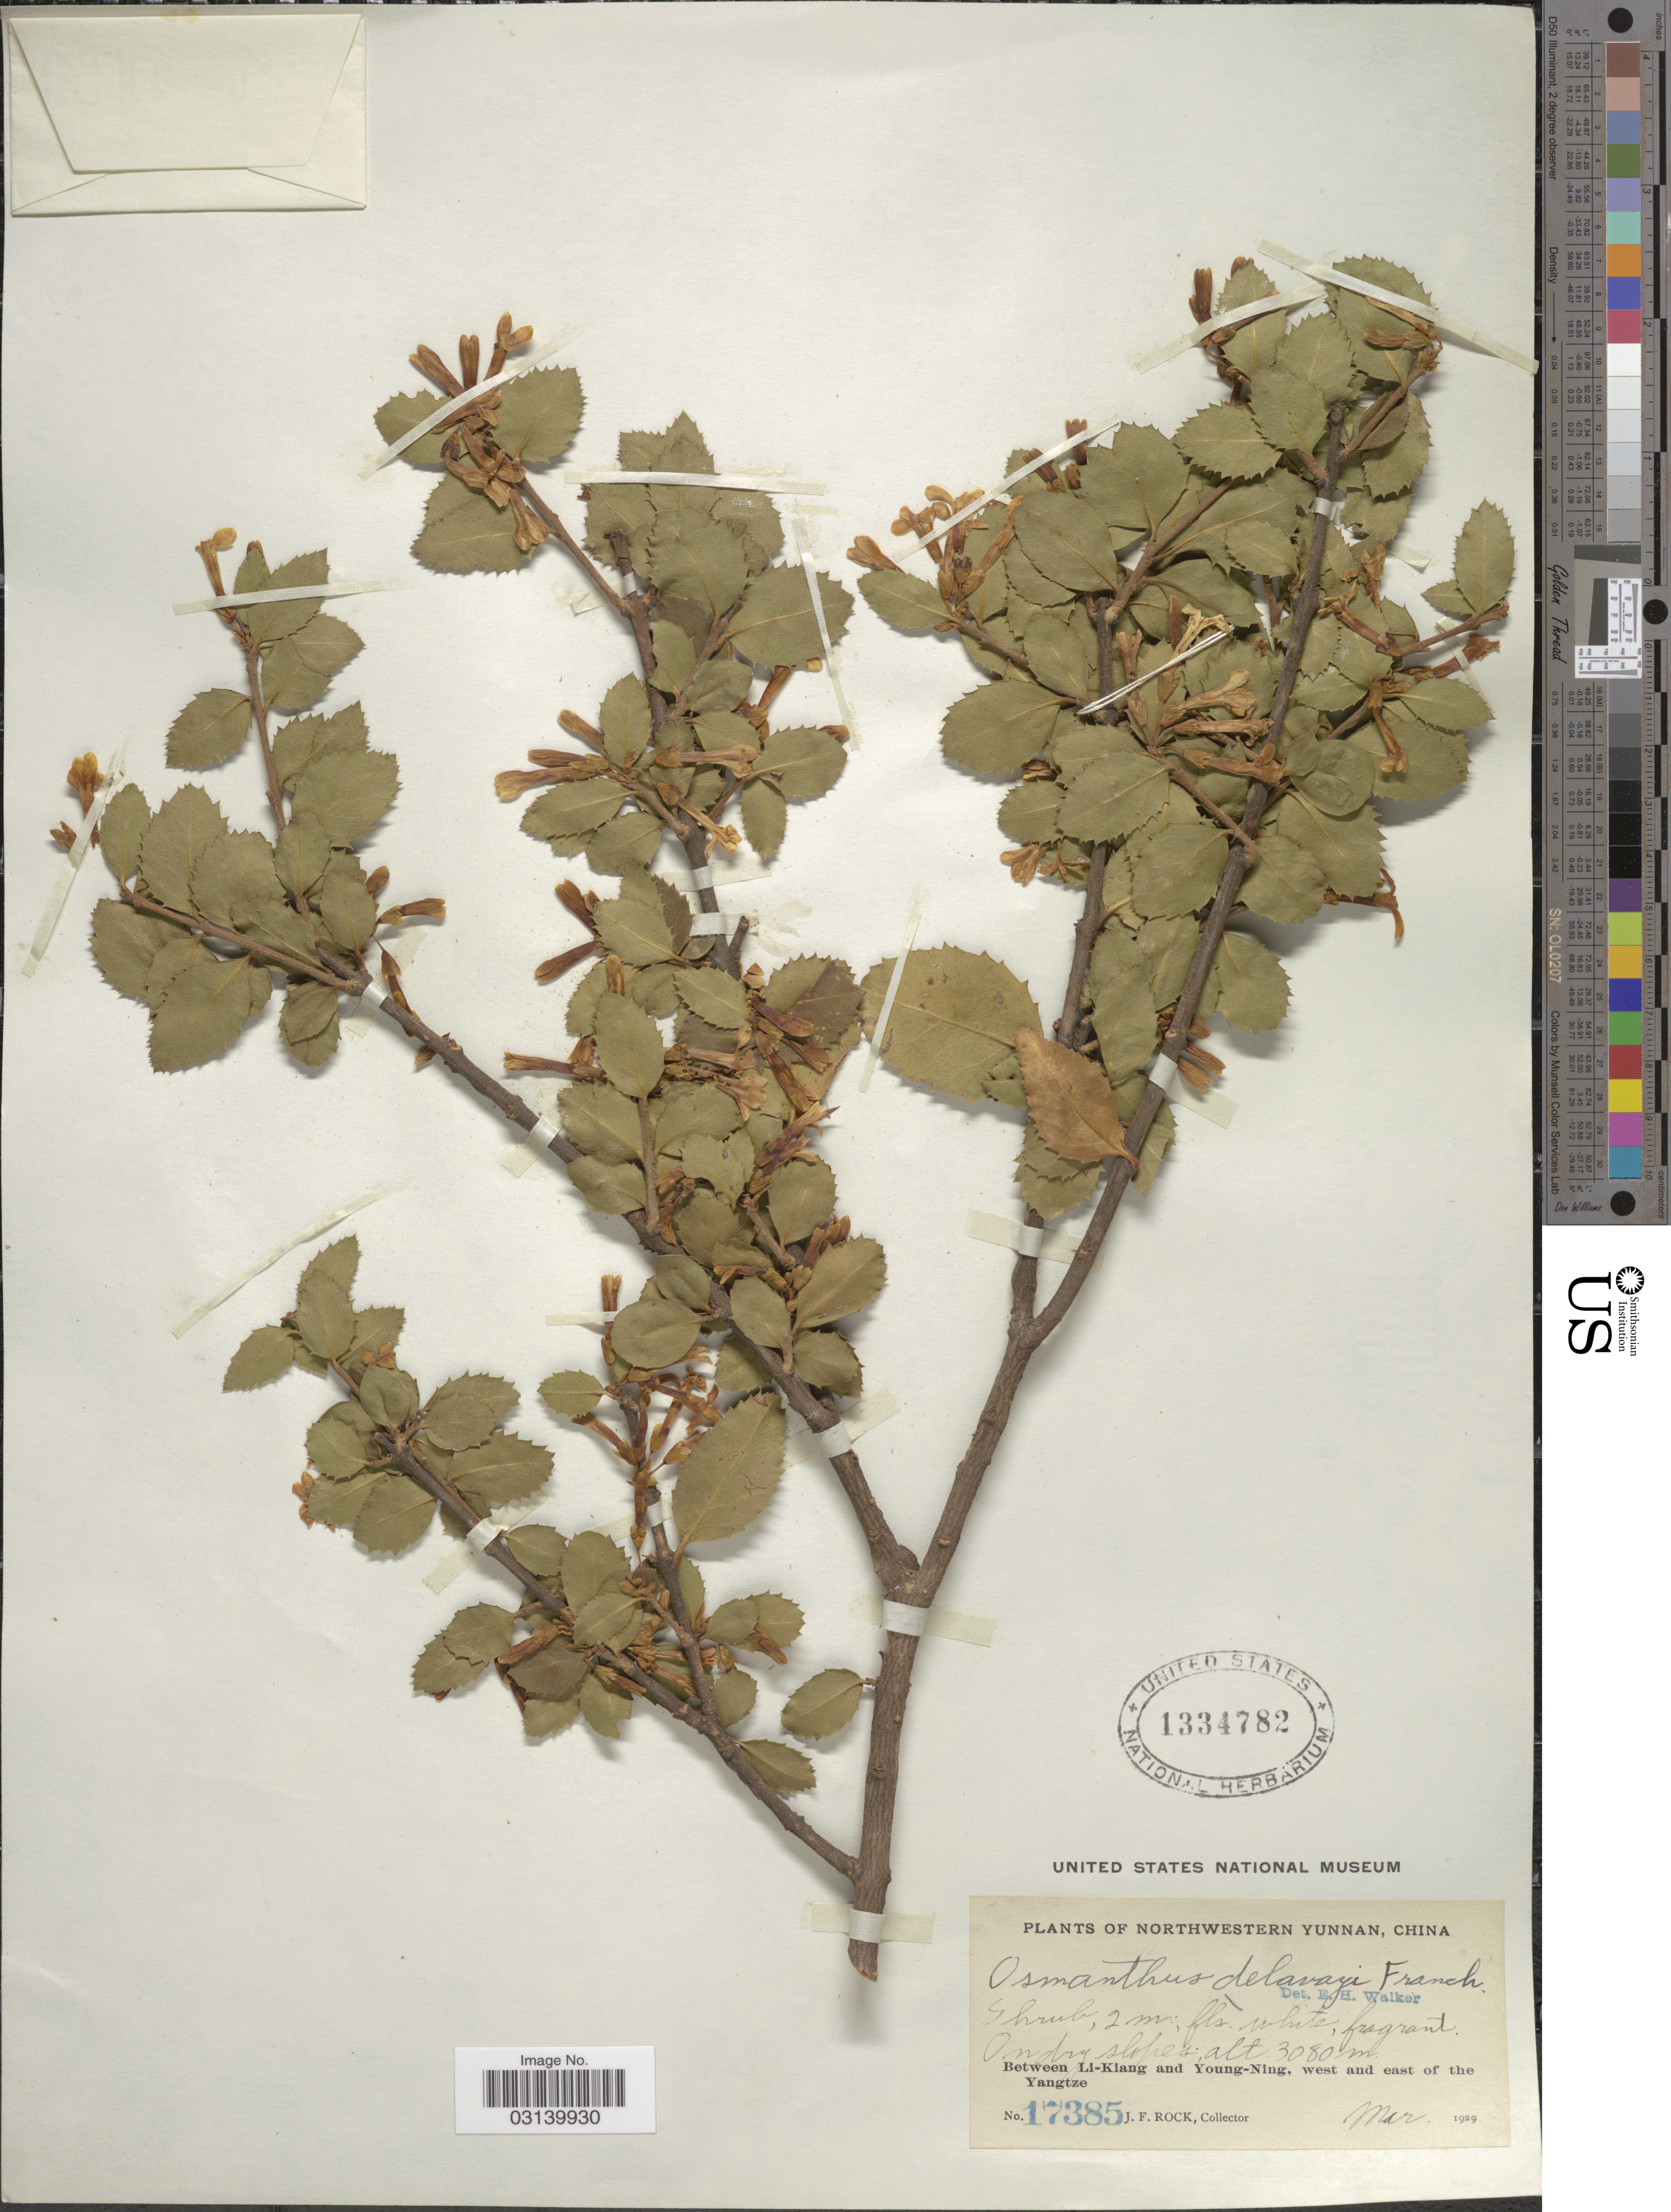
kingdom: Plantae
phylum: Tracheophyta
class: Magnoliopsida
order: Lamiales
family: Oleaceae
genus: Osmanthus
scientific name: Osmanthus delavayi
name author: Franch.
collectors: J. Rock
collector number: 17385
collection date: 1929-03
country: China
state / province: Yunnan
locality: Northwestern Yunnan. Between Li-Kiang and Young-Ning, west and east of the Yangtze.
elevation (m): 3080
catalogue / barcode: US 1334782